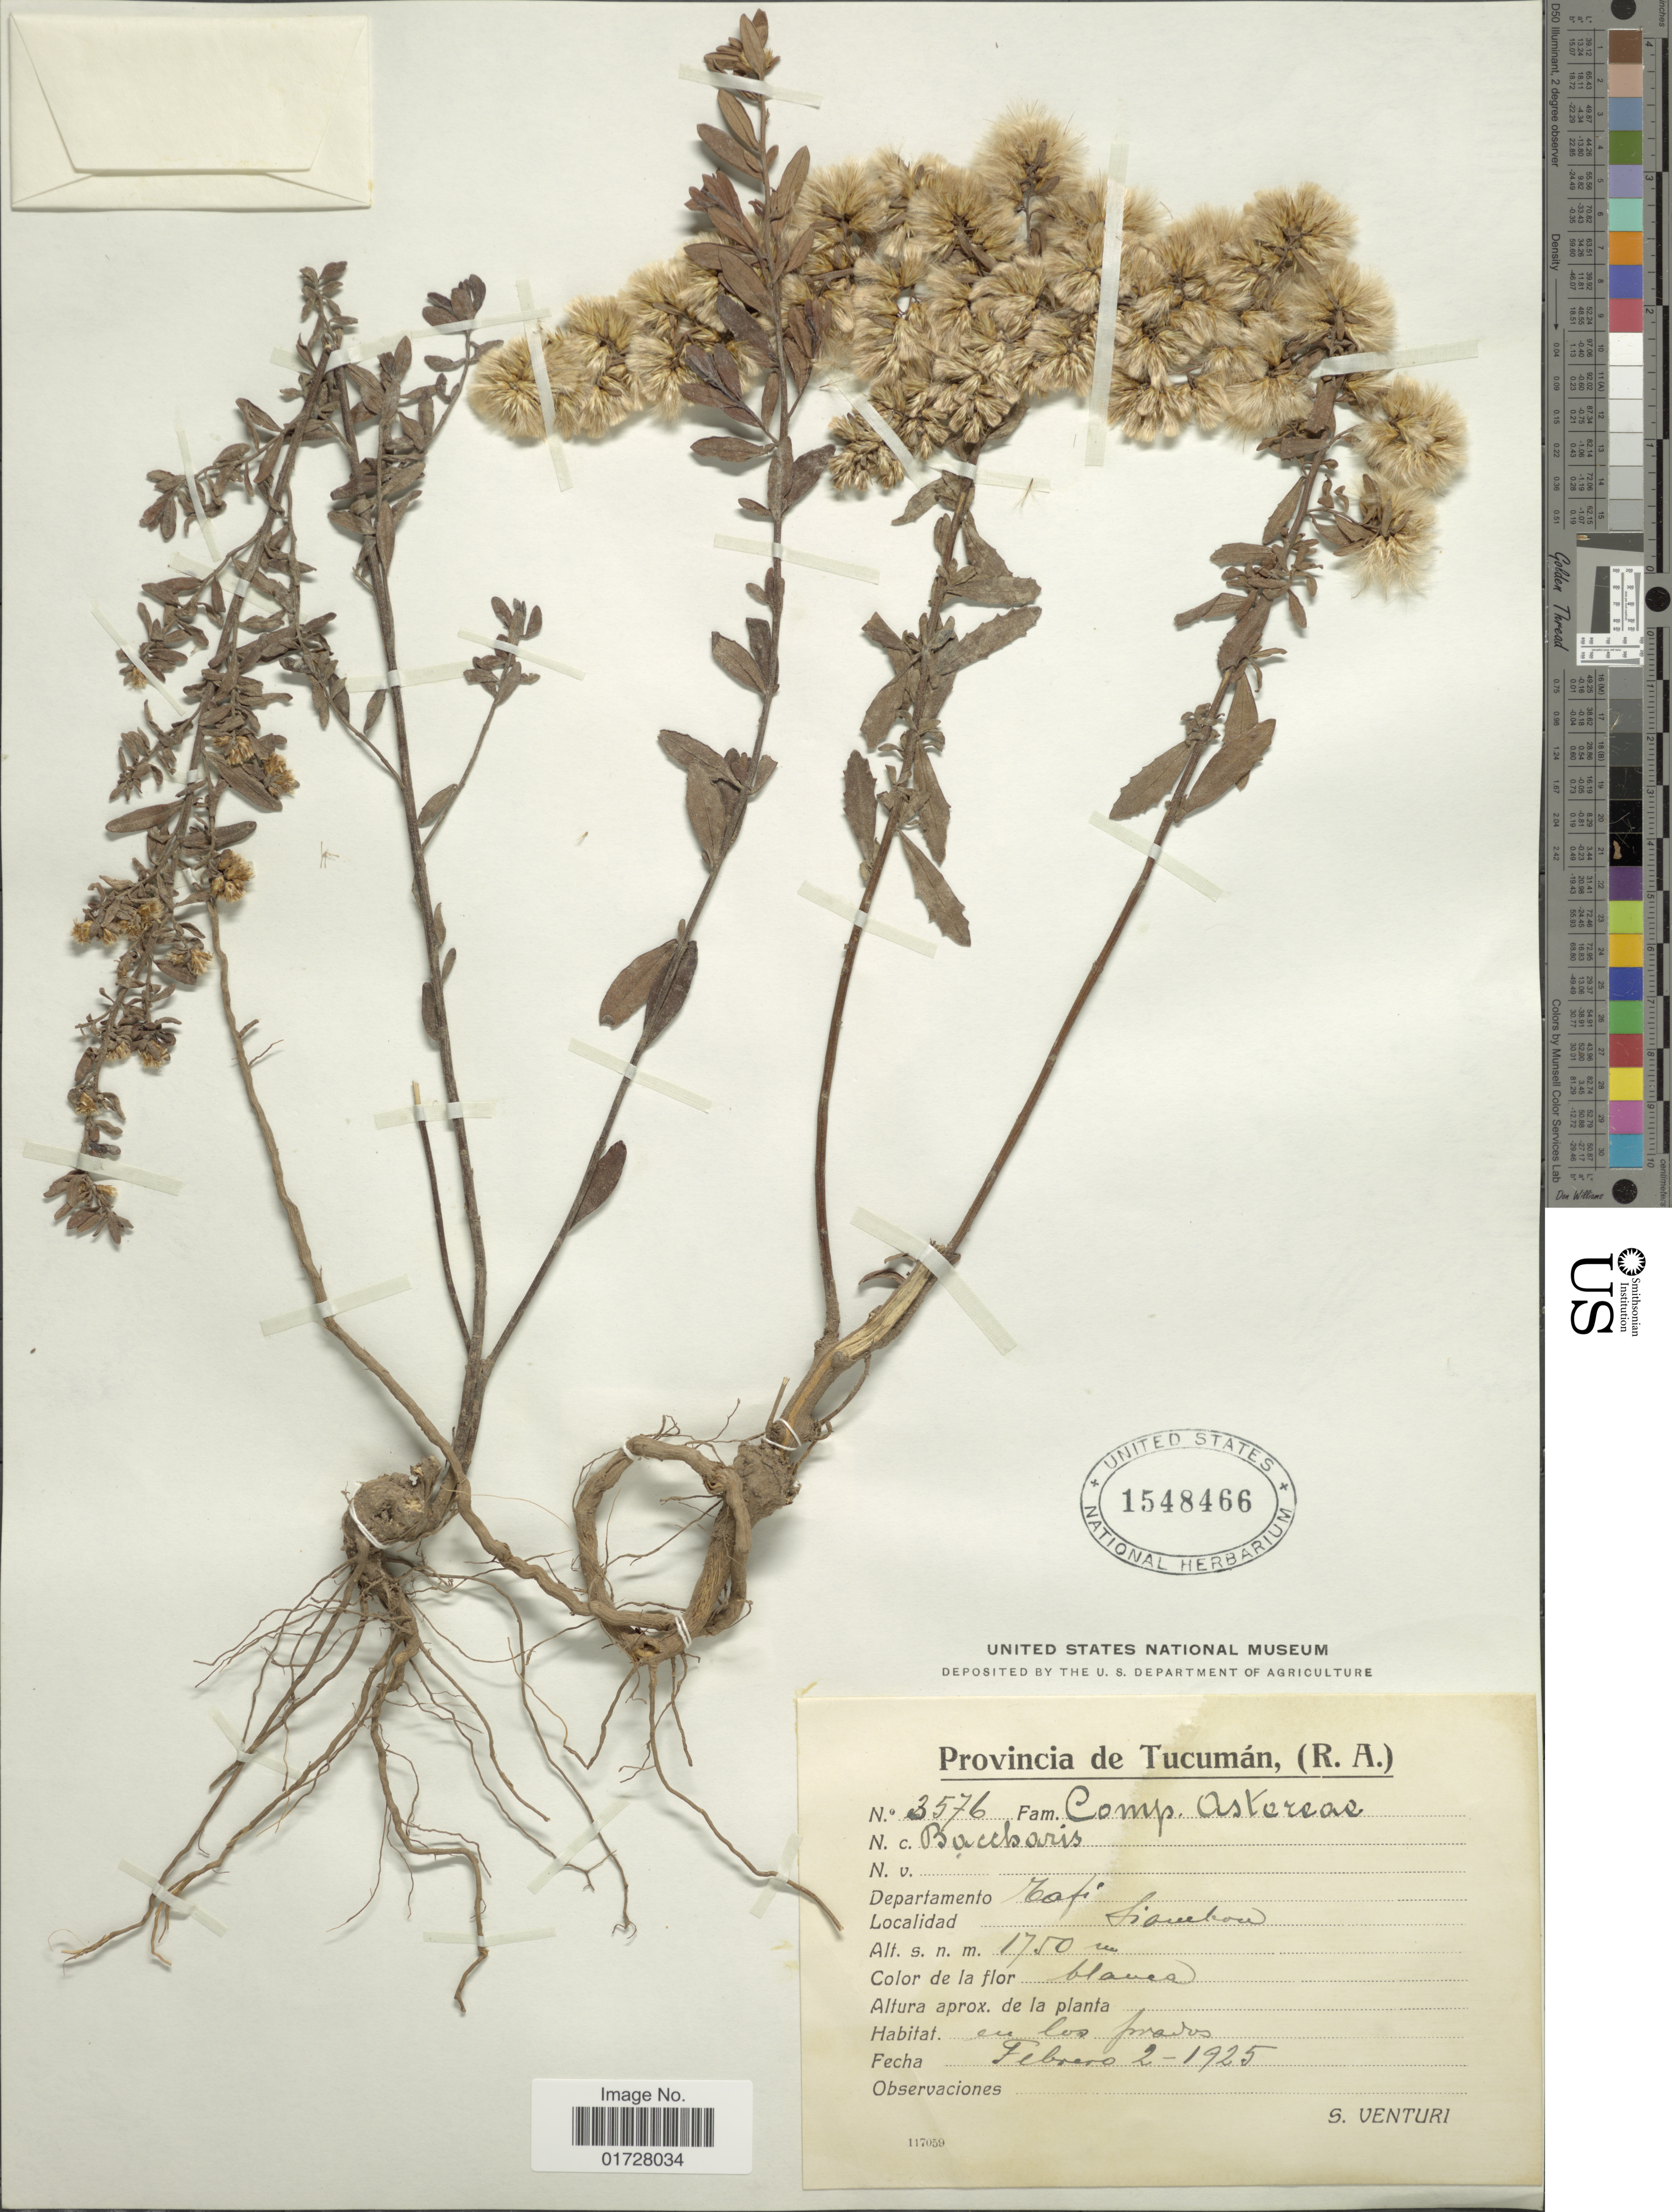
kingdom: Plantae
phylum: Tracheophyta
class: Magnoliopsida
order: Asterales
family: Asteraceae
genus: Baccharis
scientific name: Baccharis sp.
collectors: S. Venturi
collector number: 3576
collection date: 1925-02-02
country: Argentina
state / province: Tucuman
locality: Departamento Tafi, Siambon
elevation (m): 1750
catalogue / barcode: US 1548466